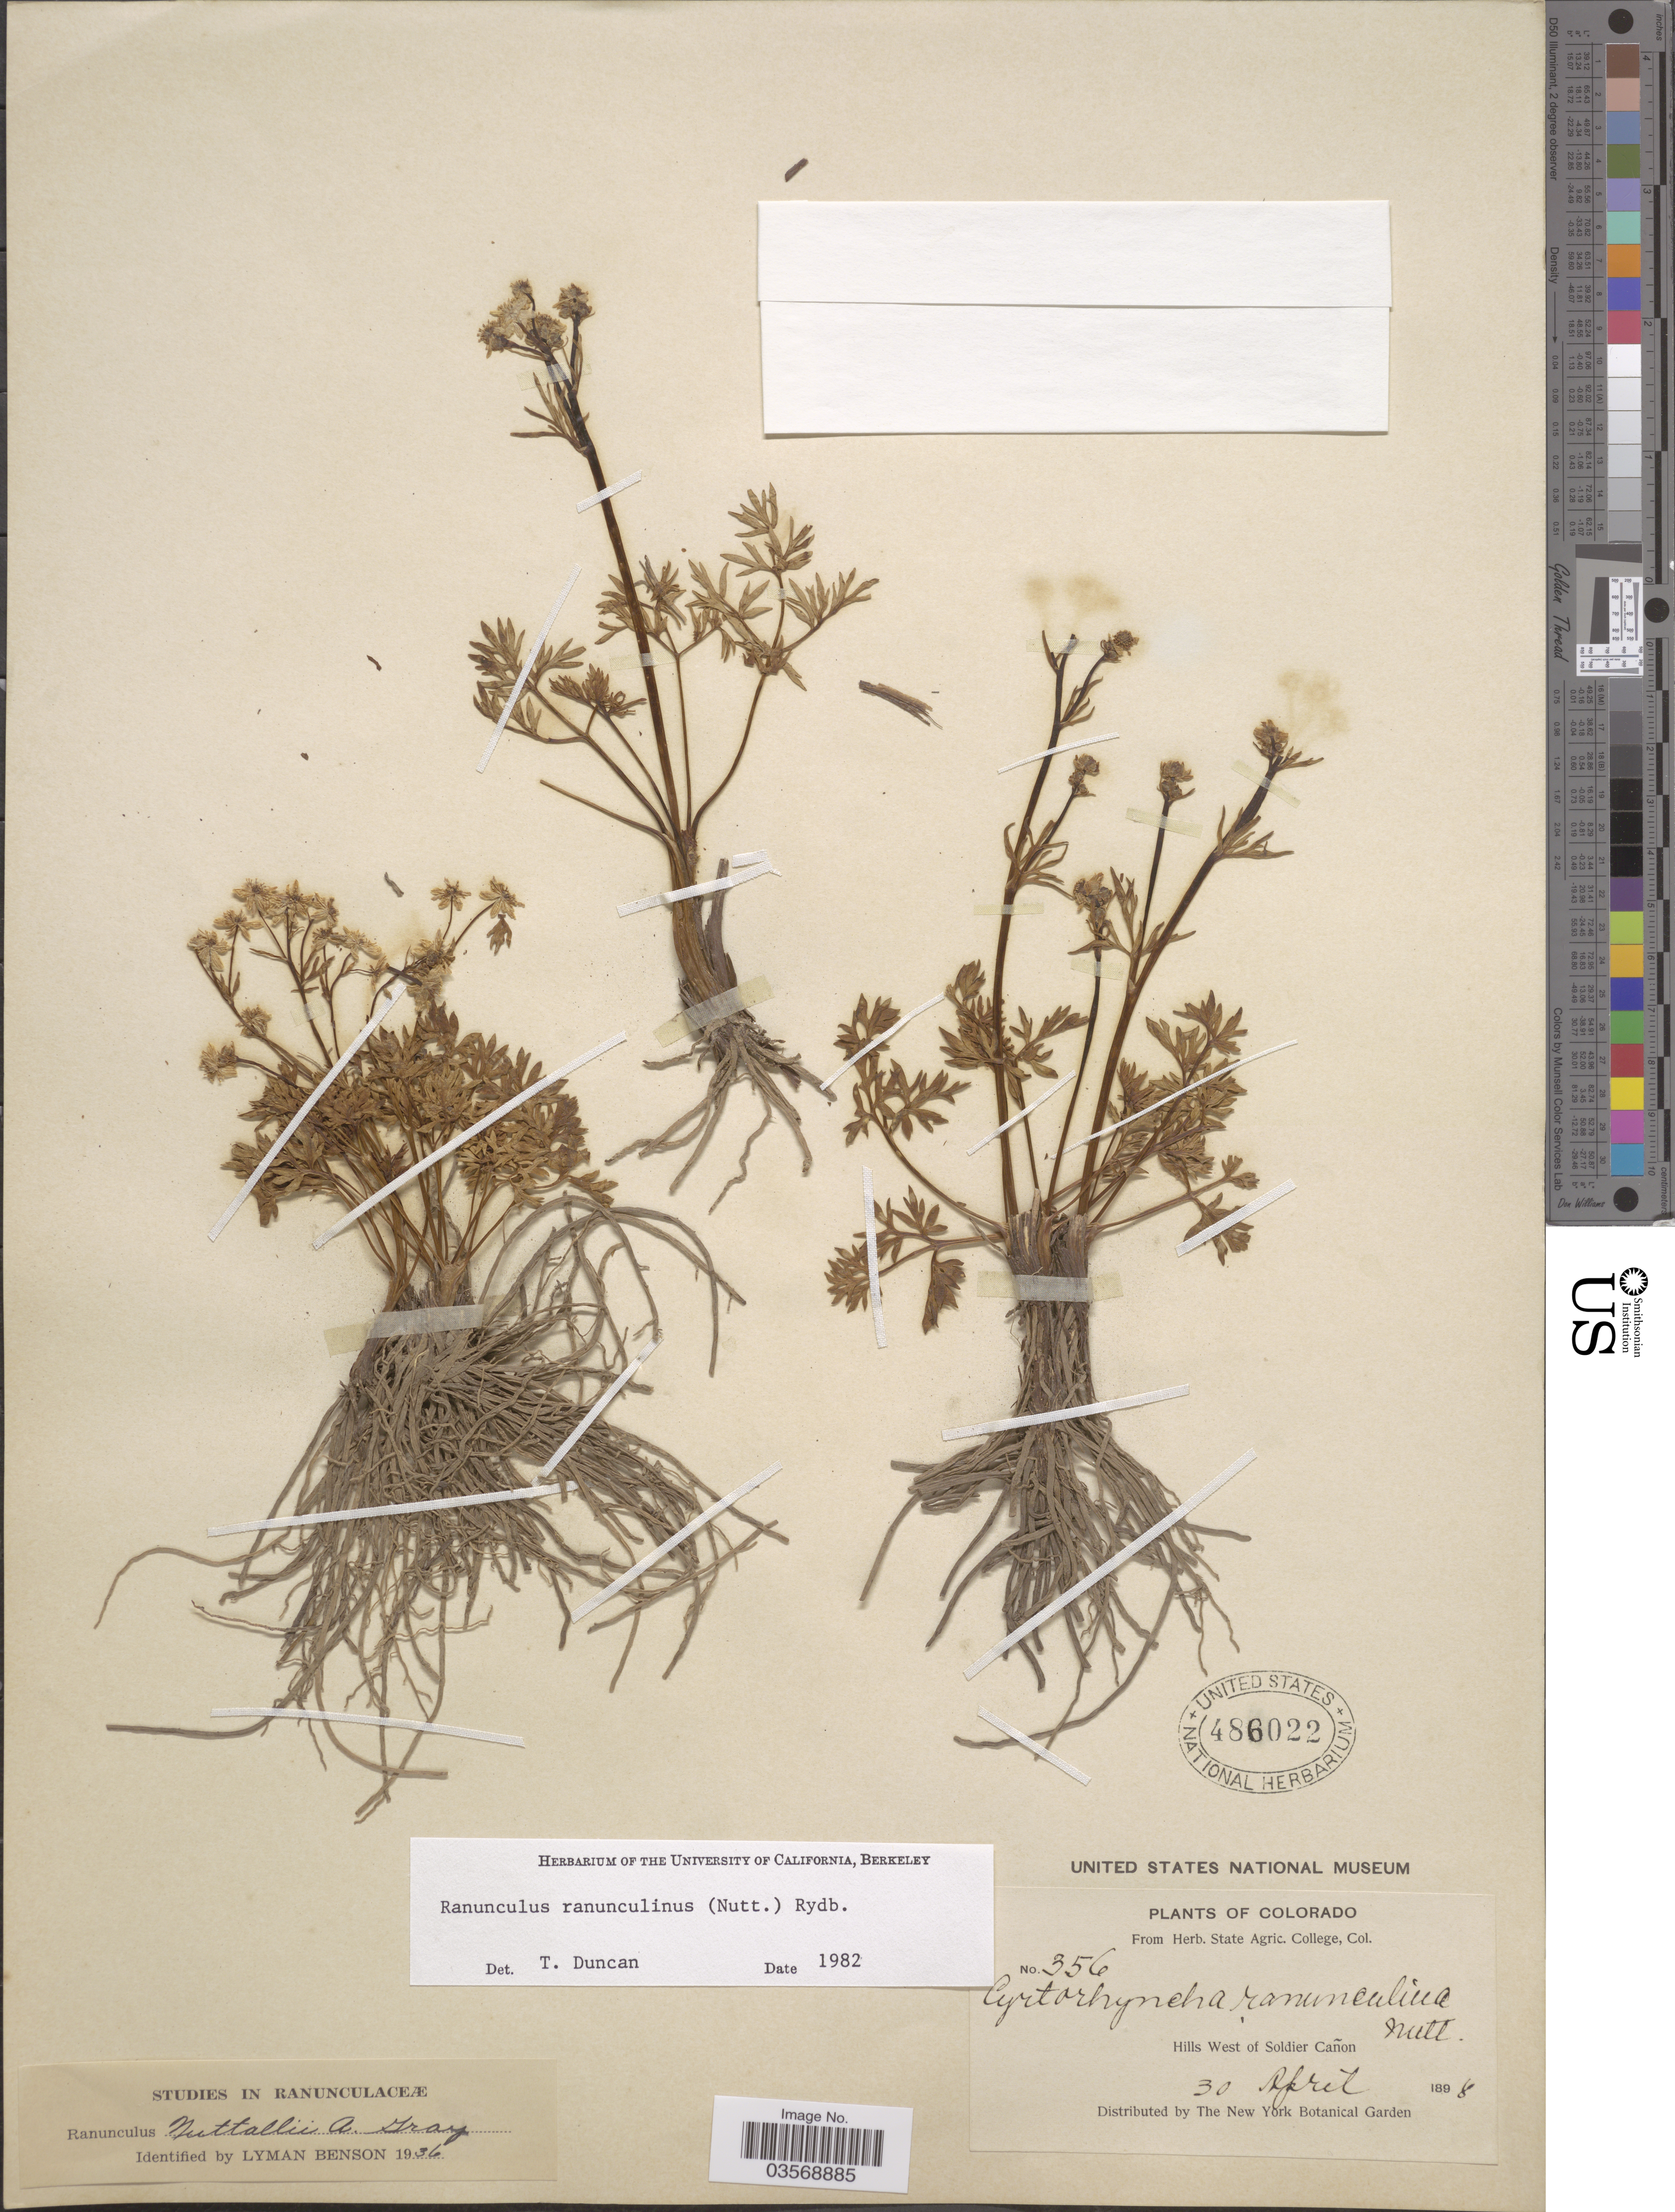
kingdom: Plantae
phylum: Tracheophyta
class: Magnoliopsida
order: Ranunculales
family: Ranunculaceae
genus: Ranunculus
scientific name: Ranunculus ranunculinus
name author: (Nutt.) Rydb.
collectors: ex herb. State Agric. College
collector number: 356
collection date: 1898-04-30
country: United States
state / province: Colorado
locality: Hills West of Soldier Cañon.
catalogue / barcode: US 486022